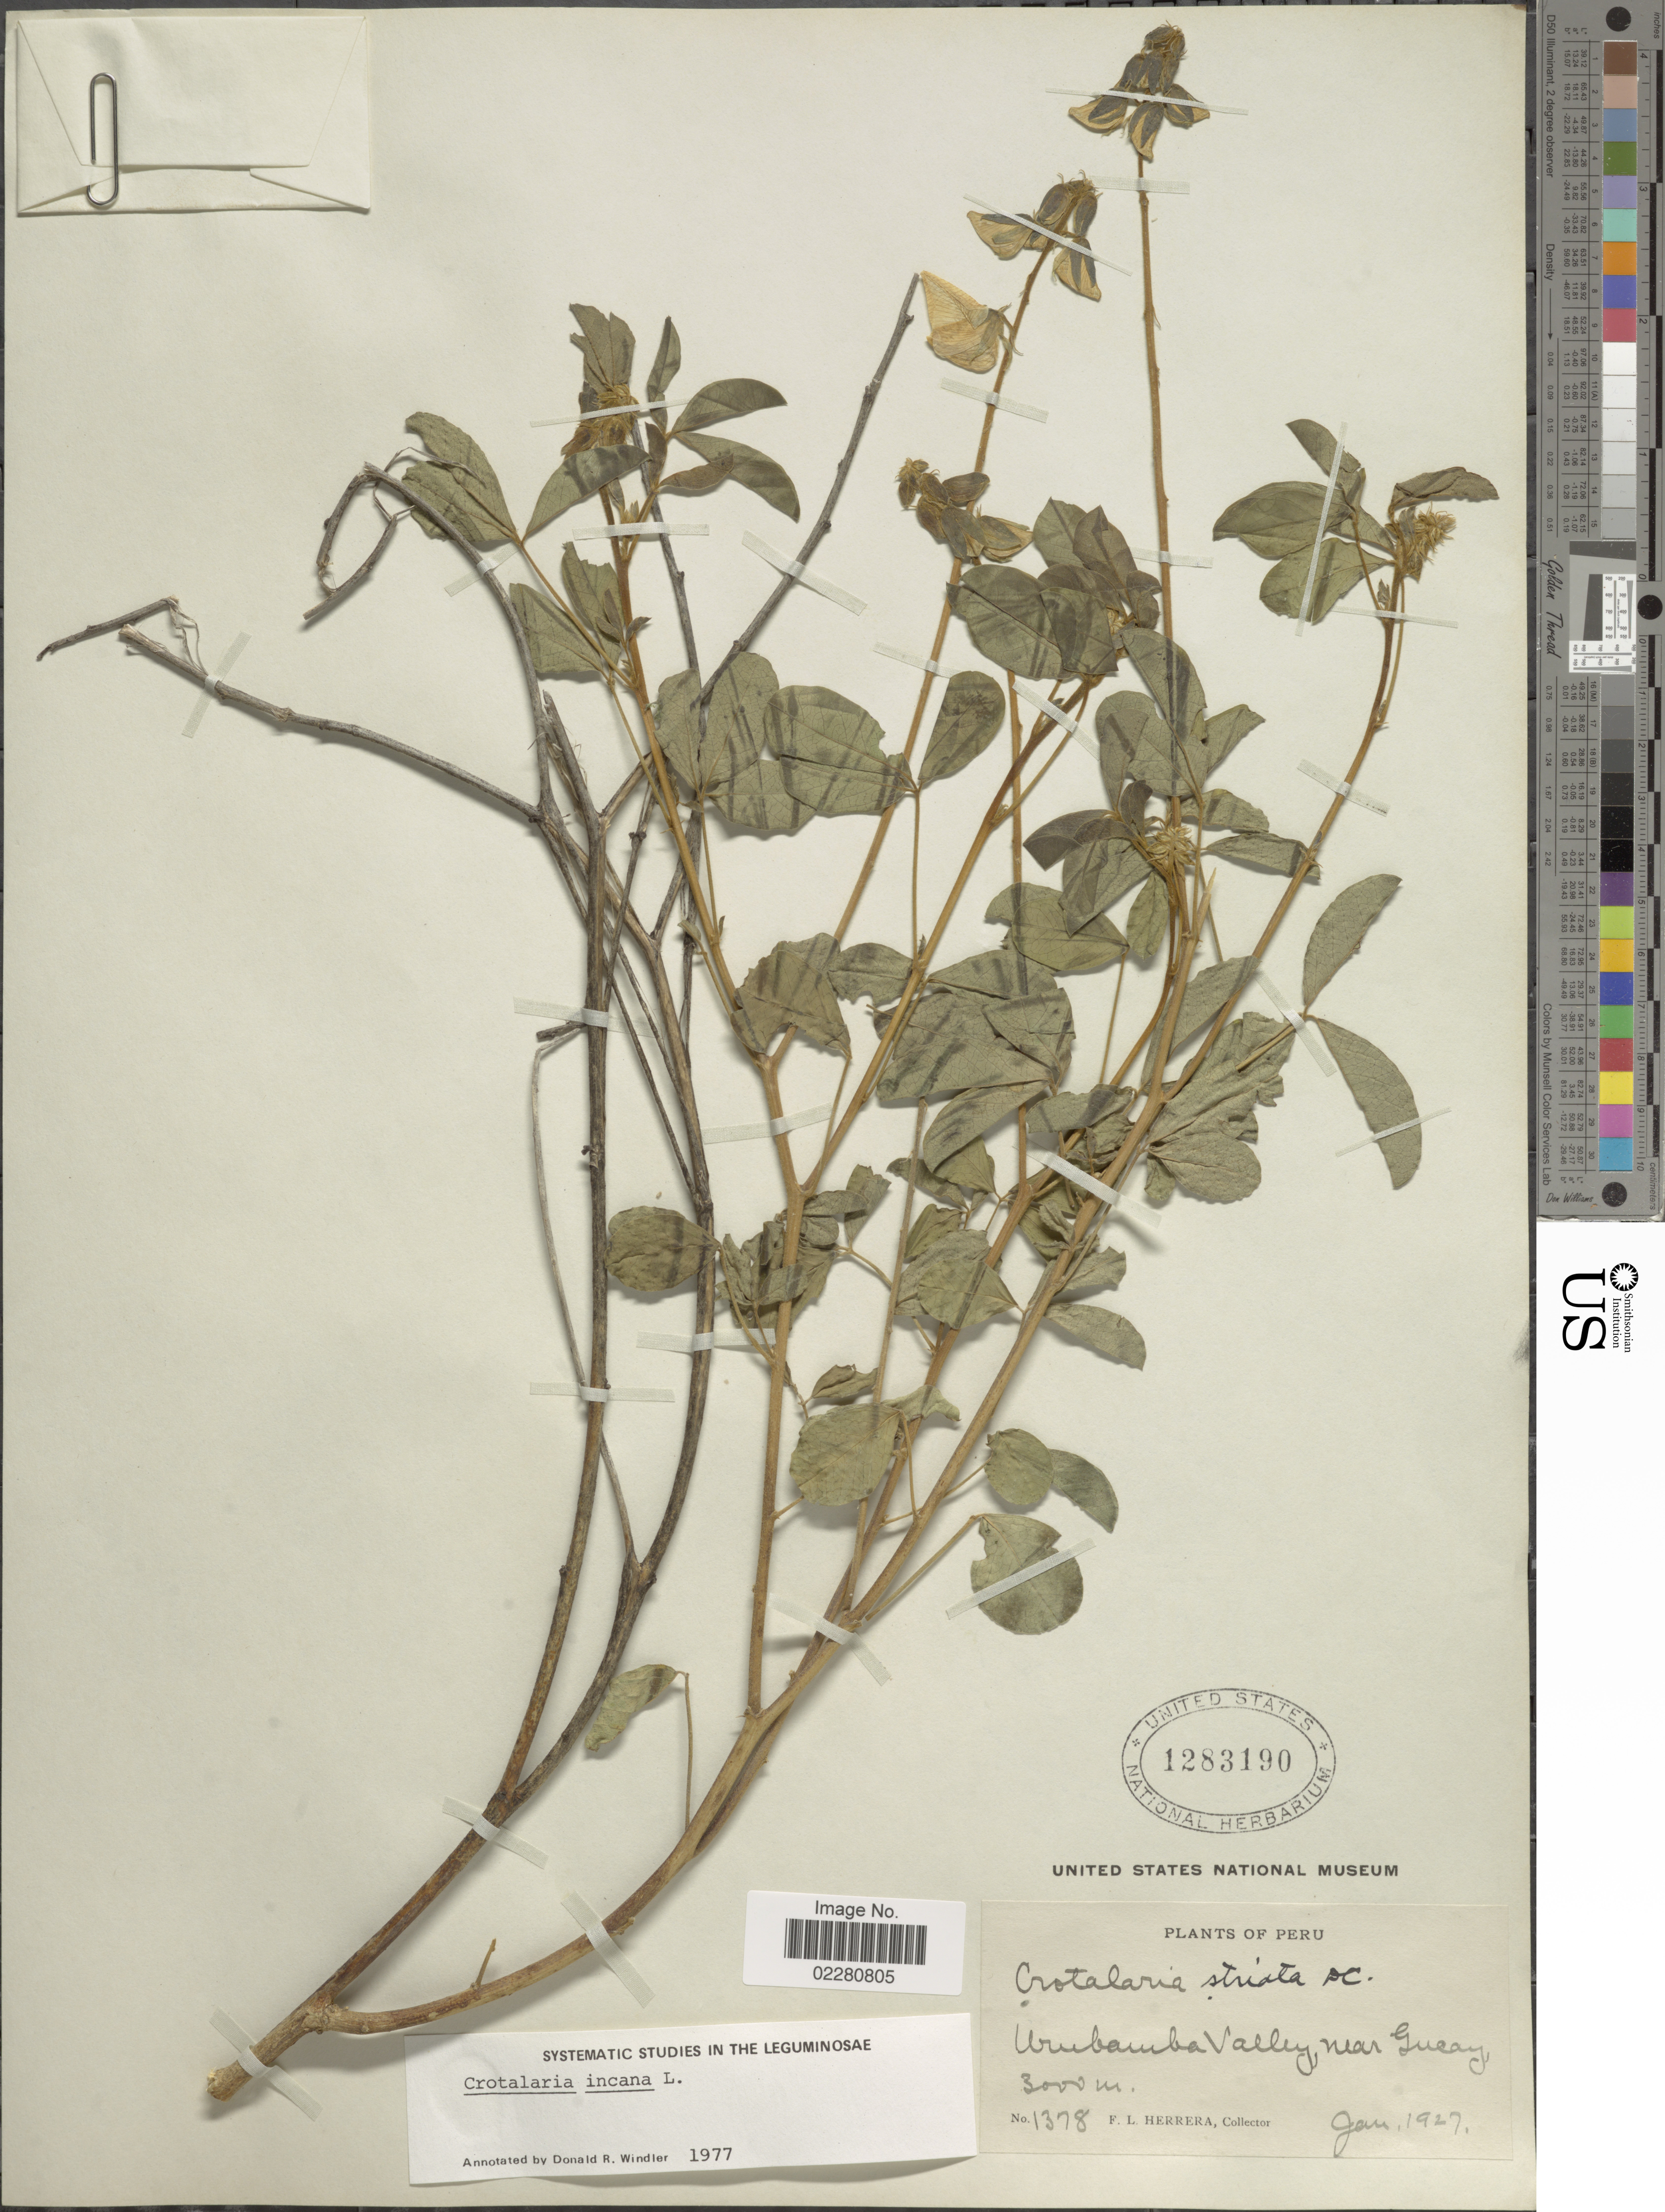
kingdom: Plantae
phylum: Tracheophyta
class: Magnoliopsida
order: Fabales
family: Fabaceae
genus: Crotalaria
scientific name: Crotalaria incana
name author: L.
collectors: F. L. Herrera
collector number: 1378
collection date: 1927-01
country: Peru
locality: Urubamba Valley, near Gucay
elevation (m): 3000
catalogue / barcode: US 1283190